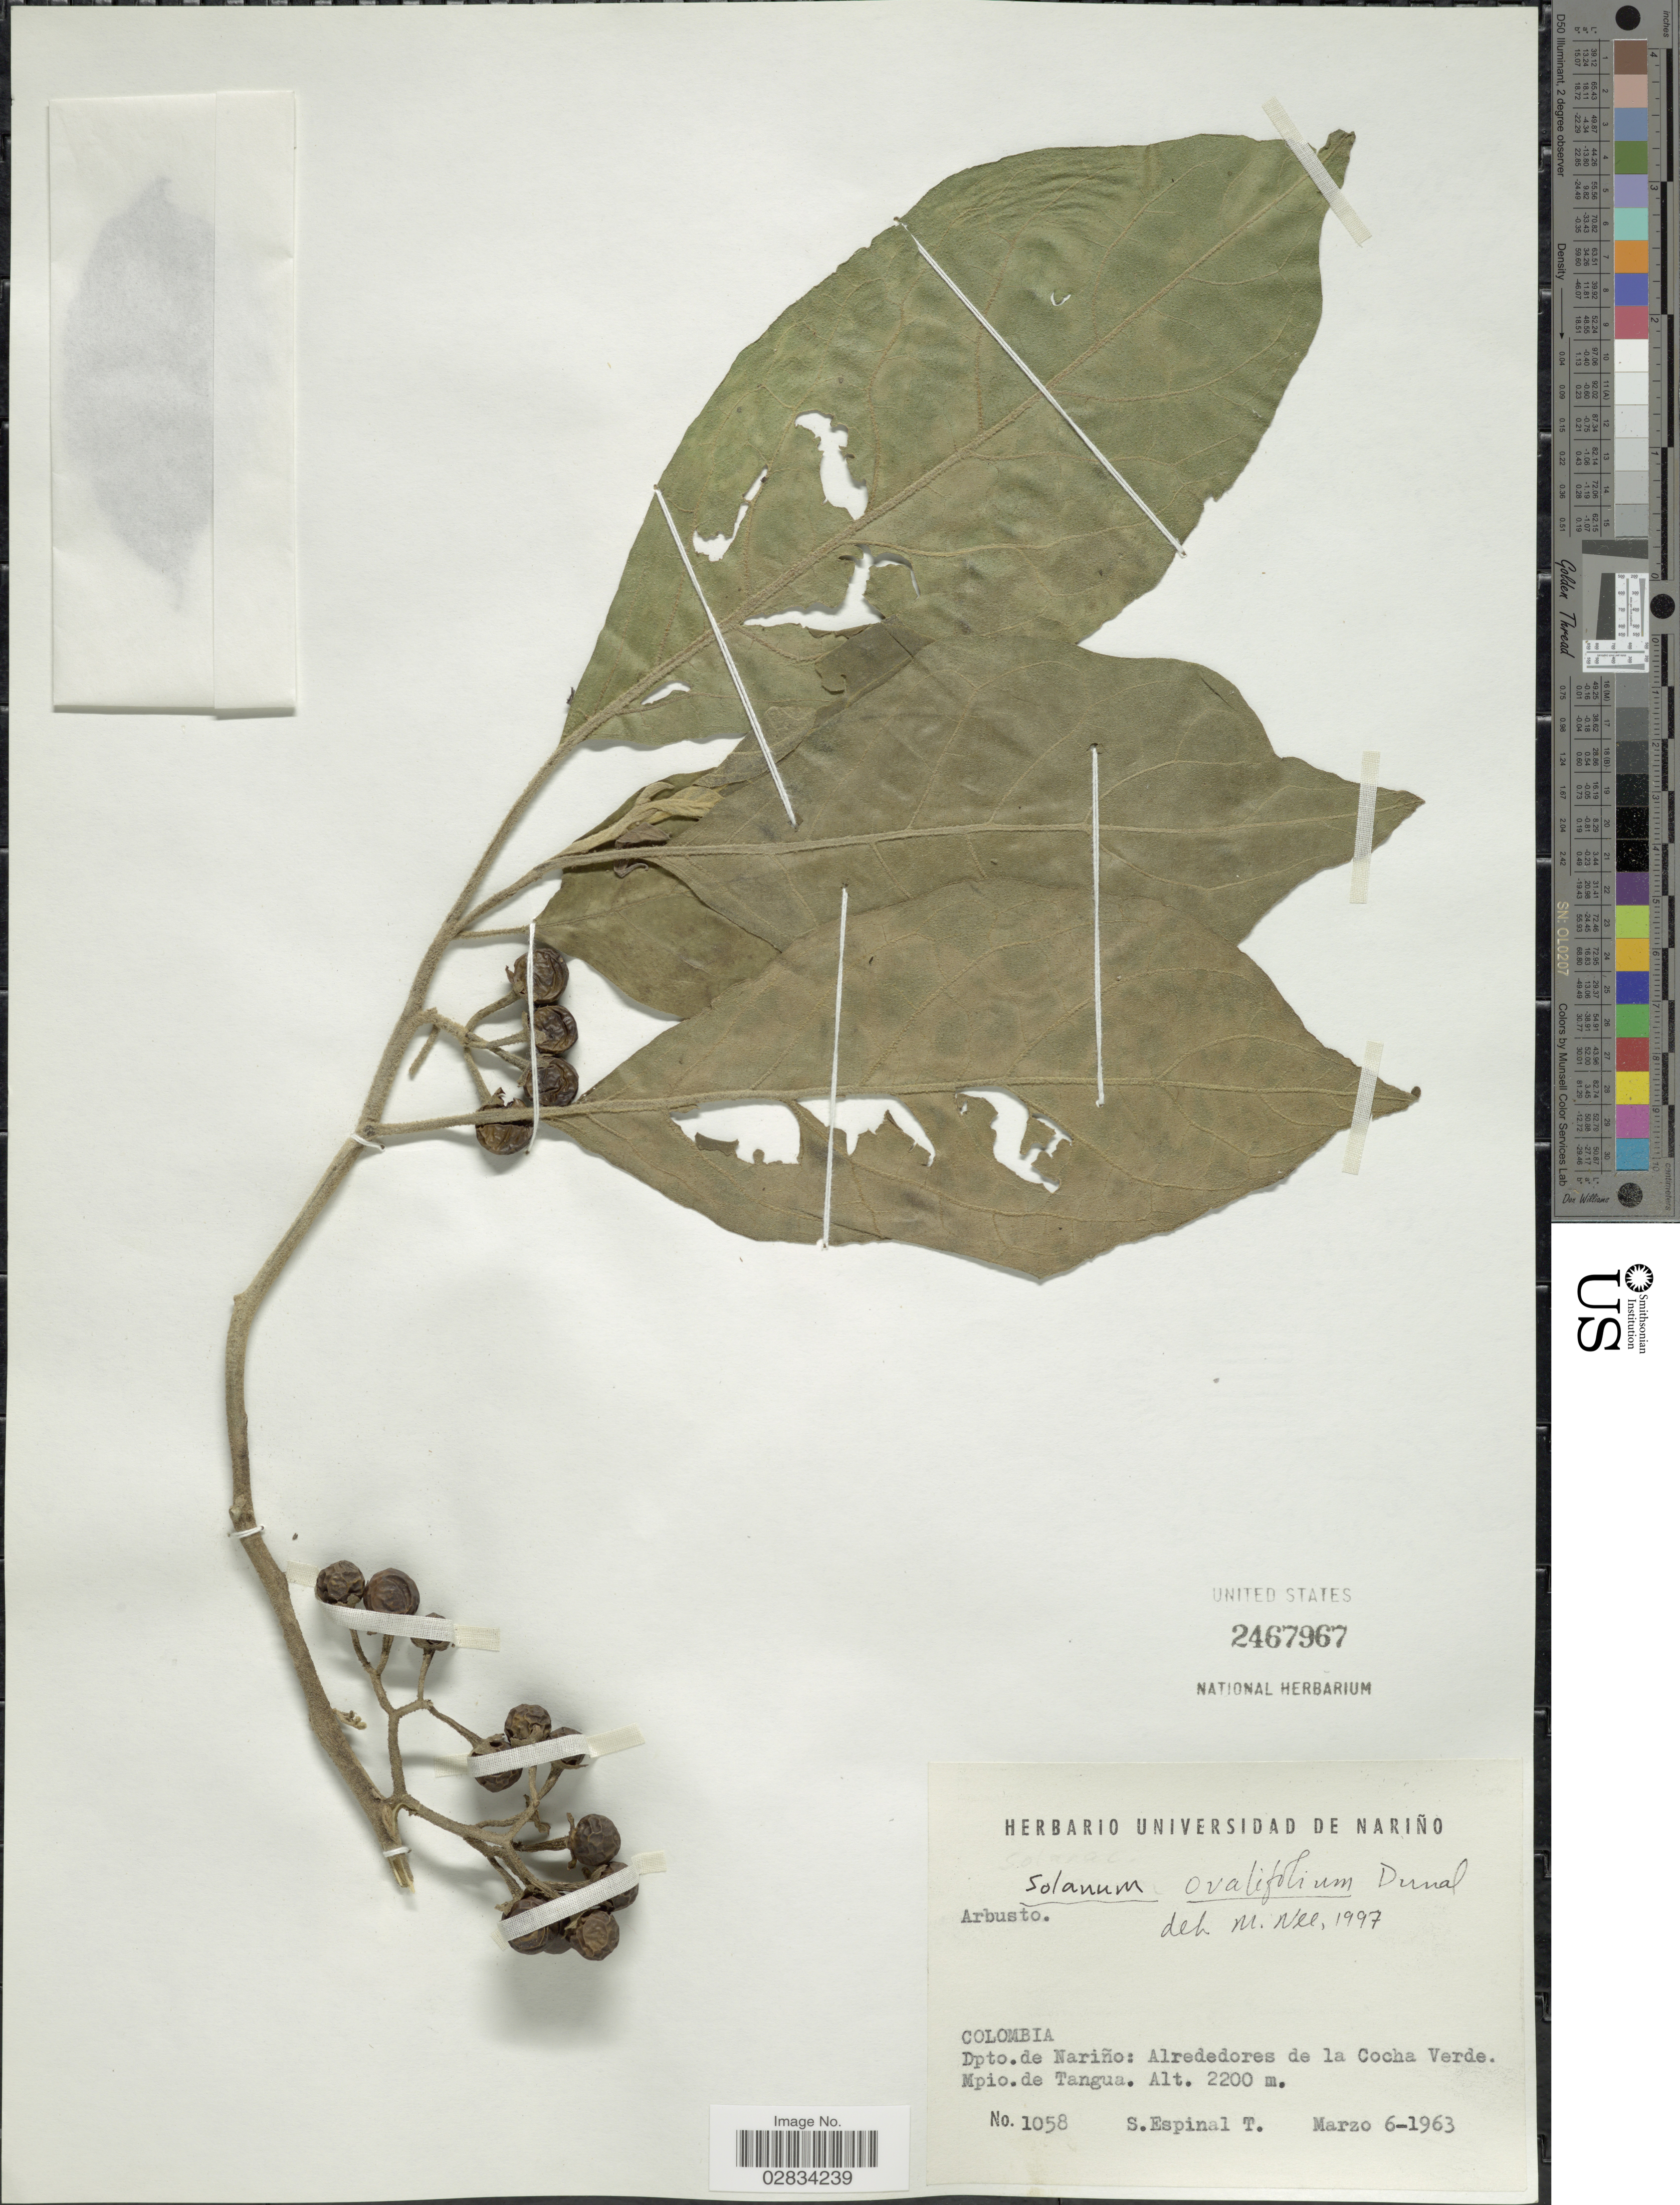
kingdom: Plantae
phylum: Tracheophyta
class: Magnoliopsida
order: Solanales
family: Solanaceae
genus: Solanum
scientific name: Solanum ovalifolium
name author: Dunal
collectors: S. T. Espinal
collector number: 1058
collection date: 1963-03-06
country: Colombia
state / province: Nariño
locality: Dpto. de Nariño, Alrededores de la Cocha Verde, Mpio. de Tangua.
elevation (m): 2200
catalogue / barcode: US 2467967